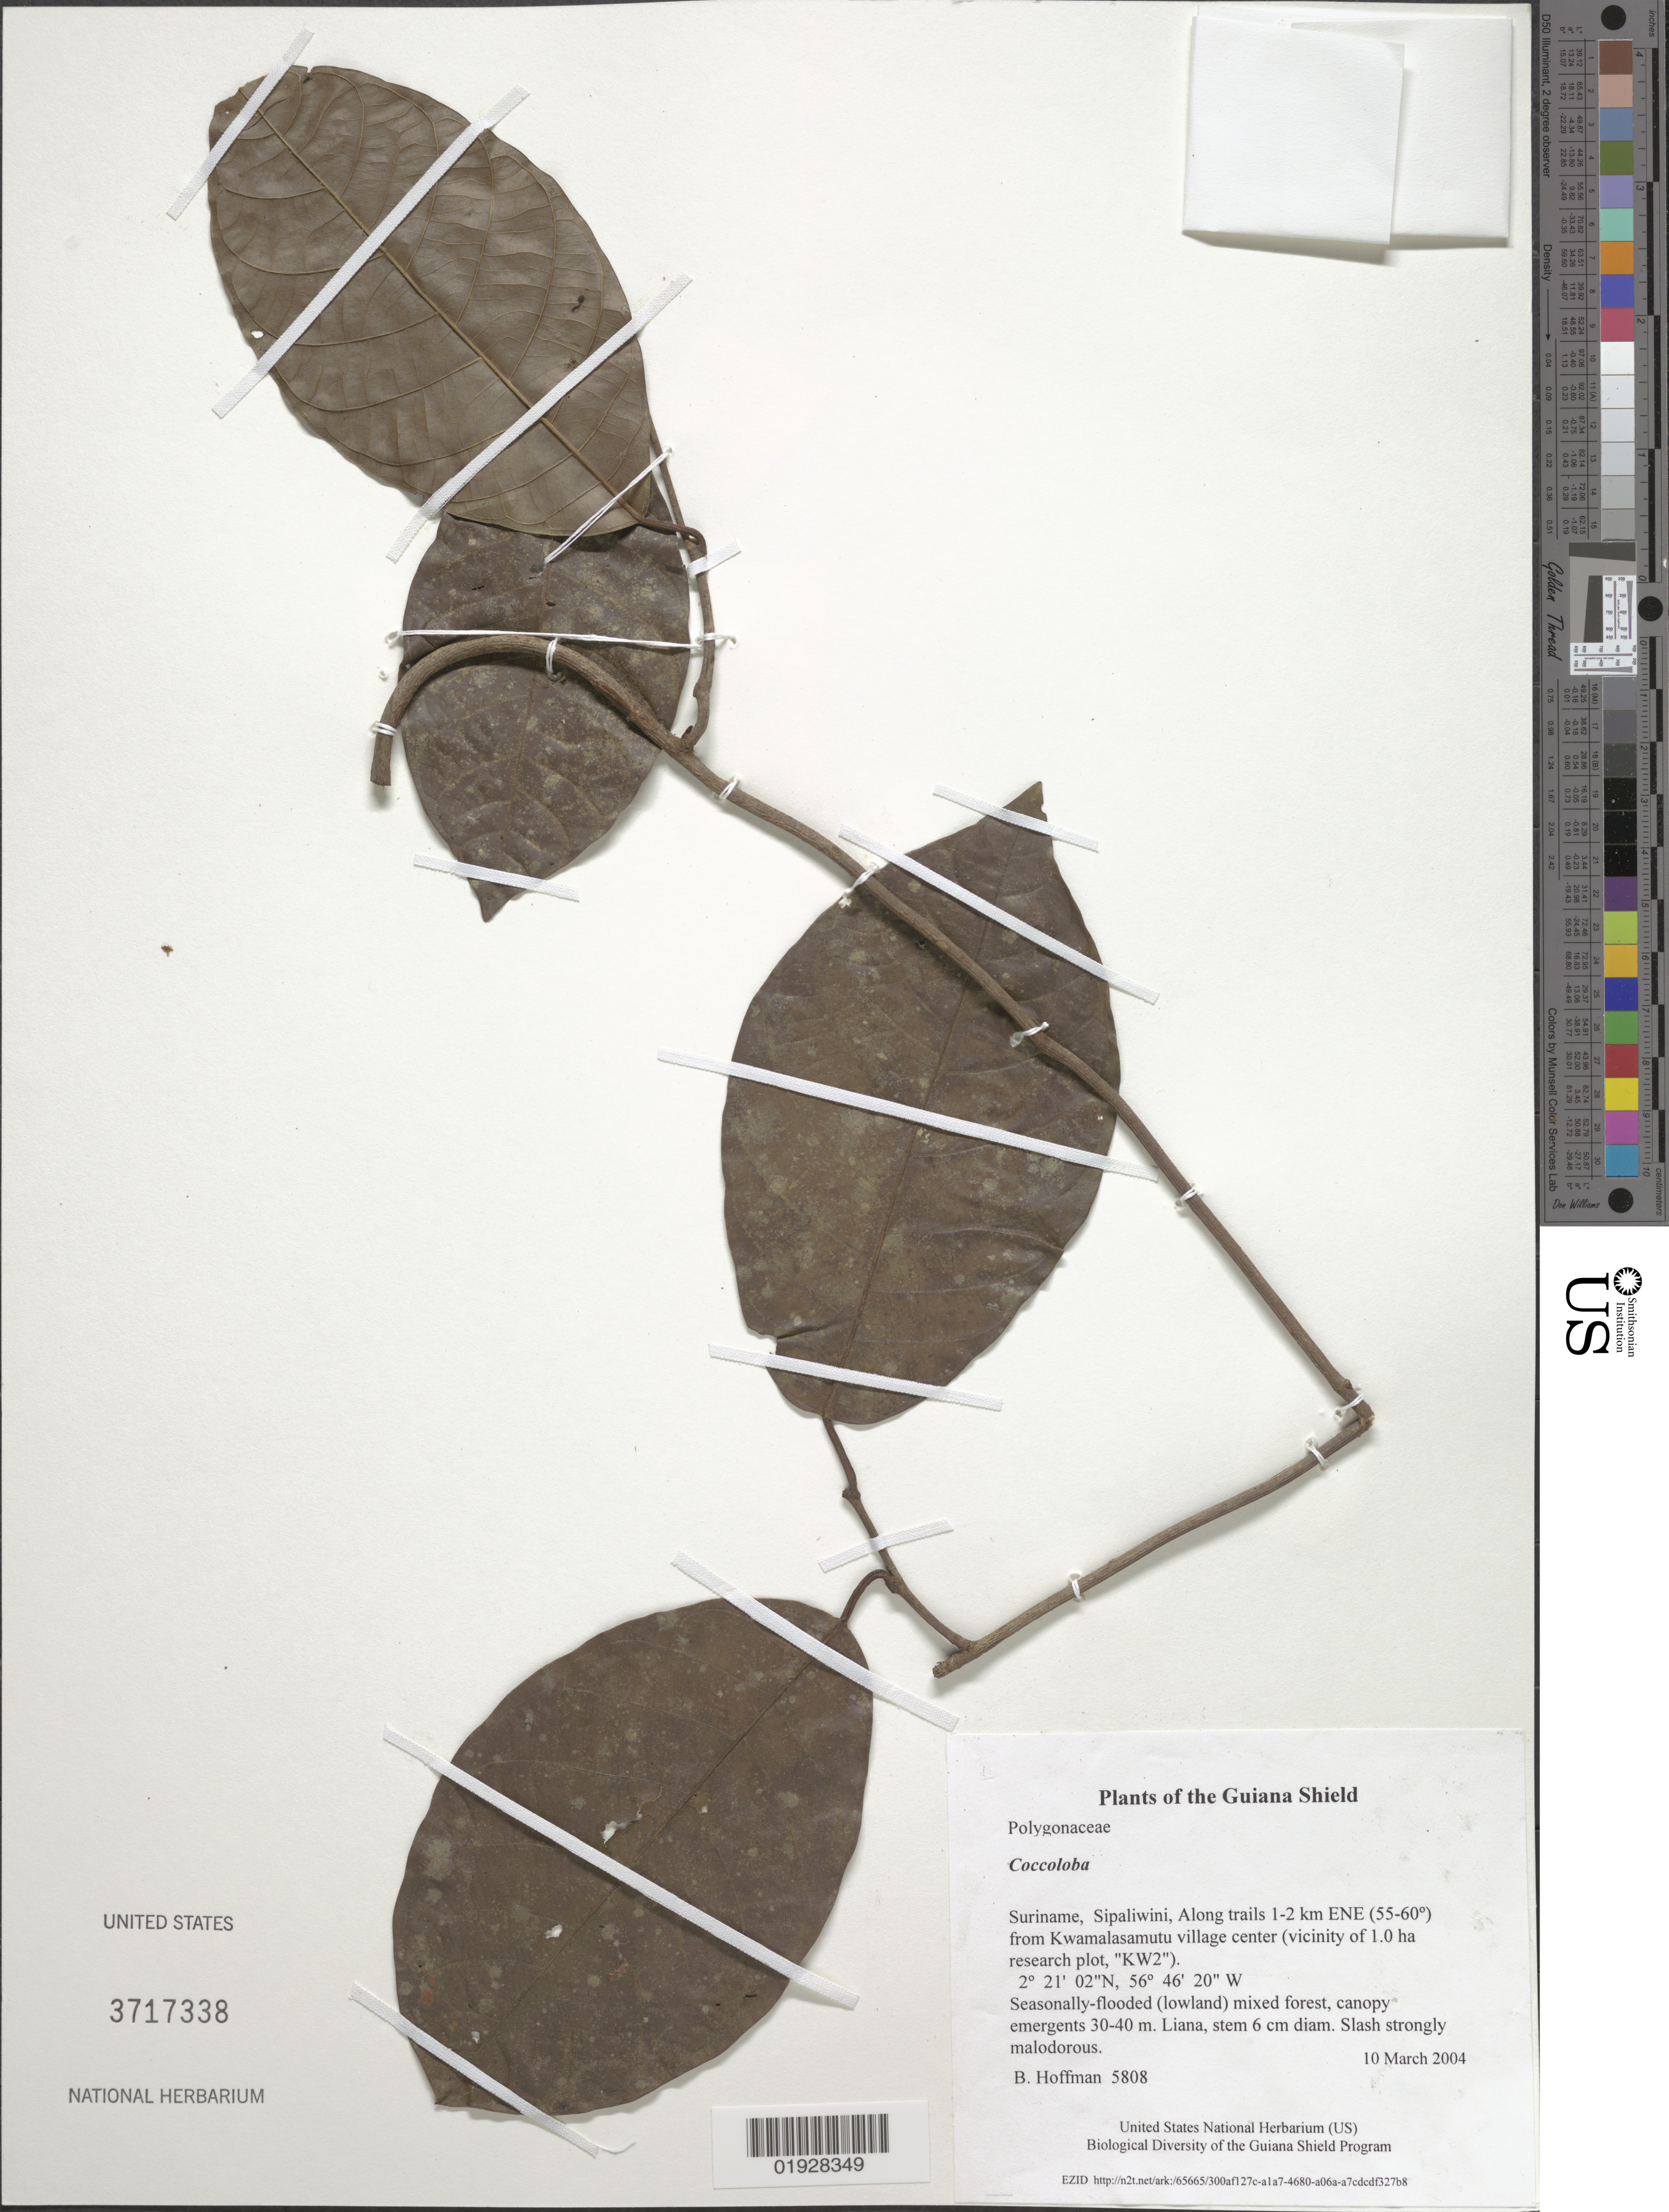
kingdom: Plantae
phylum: Tracheophyta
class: Magnoliopsida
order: Caryophyllales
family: Polygonaceae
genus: Coccoloba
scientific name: Coccoloba sp.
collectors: B. Hoffman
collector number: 5808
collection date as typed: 10 March 2004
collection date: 2004-03-10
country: Suriname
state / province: Sipaliwini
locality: Along trails 1-2 km ENE (55-60º) from Kwamalasamutu village center (vicinity of 1.0 ha research plot, "KW2")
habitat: Seasonally-flooded (lowland) mixed forest, canopy emergents 30-40 m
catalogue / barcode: US 3717338